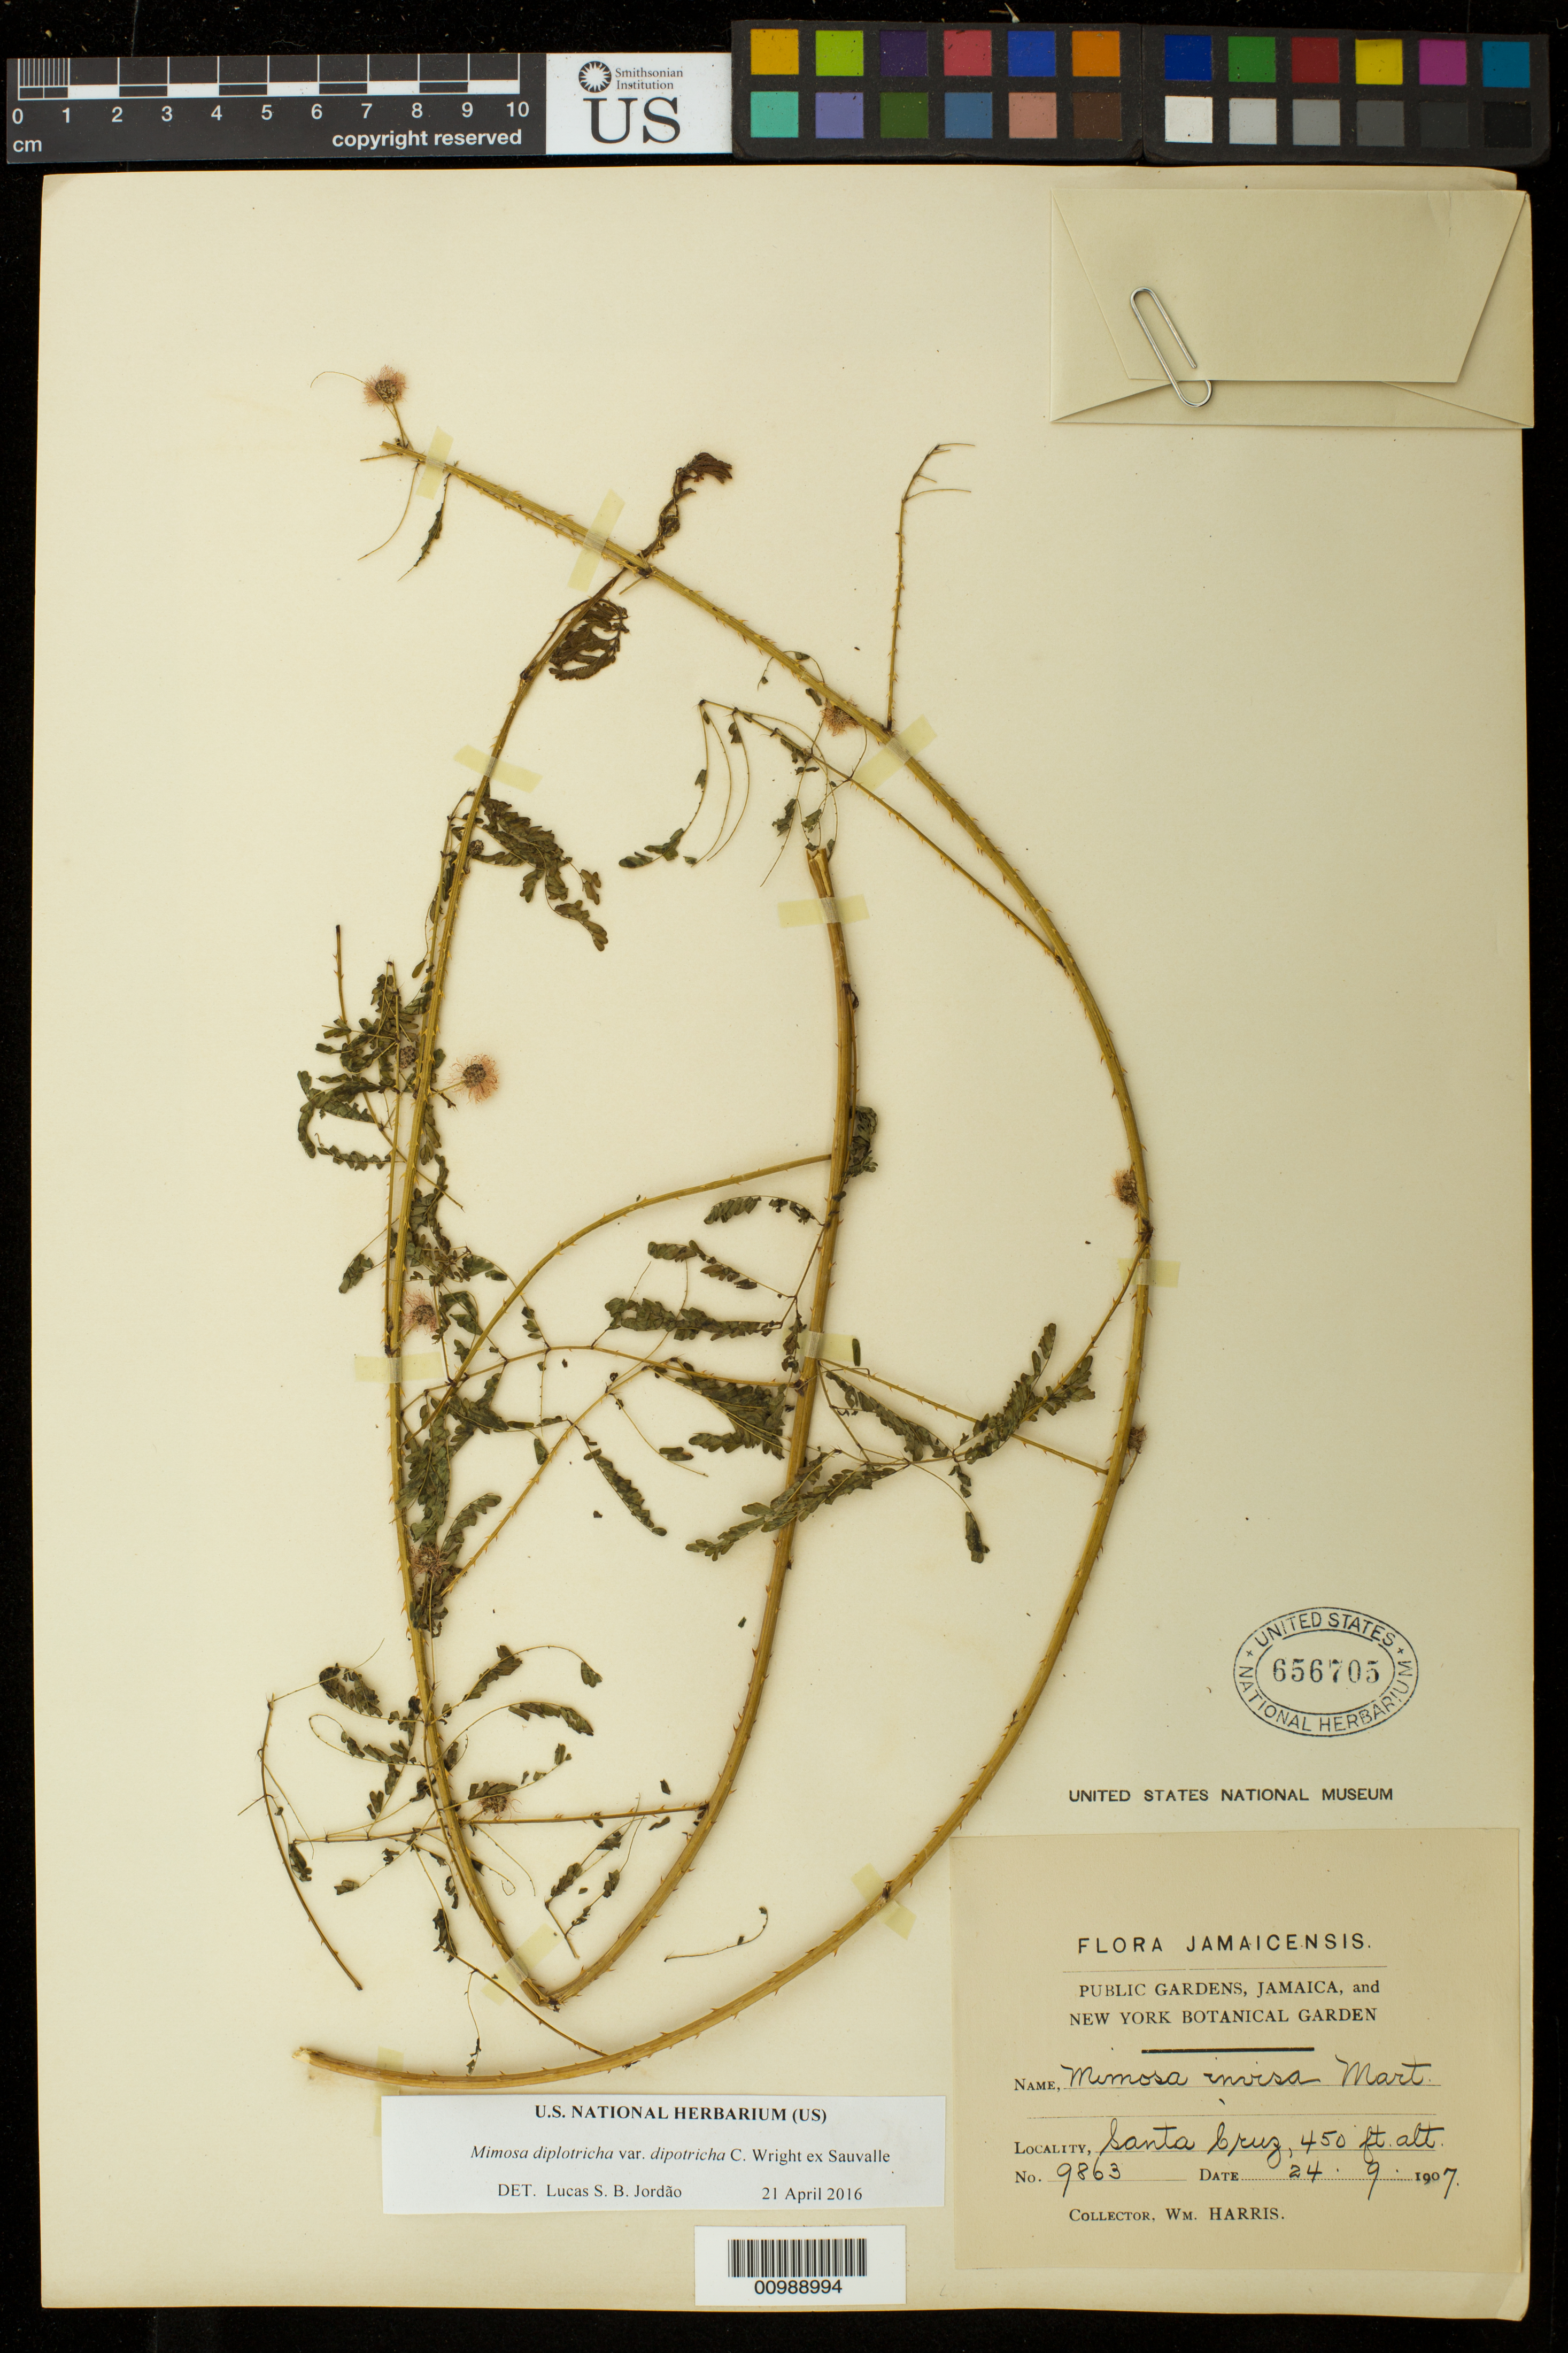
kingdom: Plantae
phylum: Tracheophyta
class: Magnoliopsida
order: Fabales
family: Fabaceae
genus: Mimosa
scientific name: Mimosa diplotricha var. diplotricha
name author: C. Wright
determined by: Jordão, Lucas S.B.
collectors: W. H. Harris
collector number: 9863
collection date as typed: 24 Sep 1907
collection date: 1907-09-24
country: Jamaica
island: Jamaica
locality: Santa Bruz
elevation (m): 137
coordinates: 0 N, 0 E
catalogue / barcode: US 656705